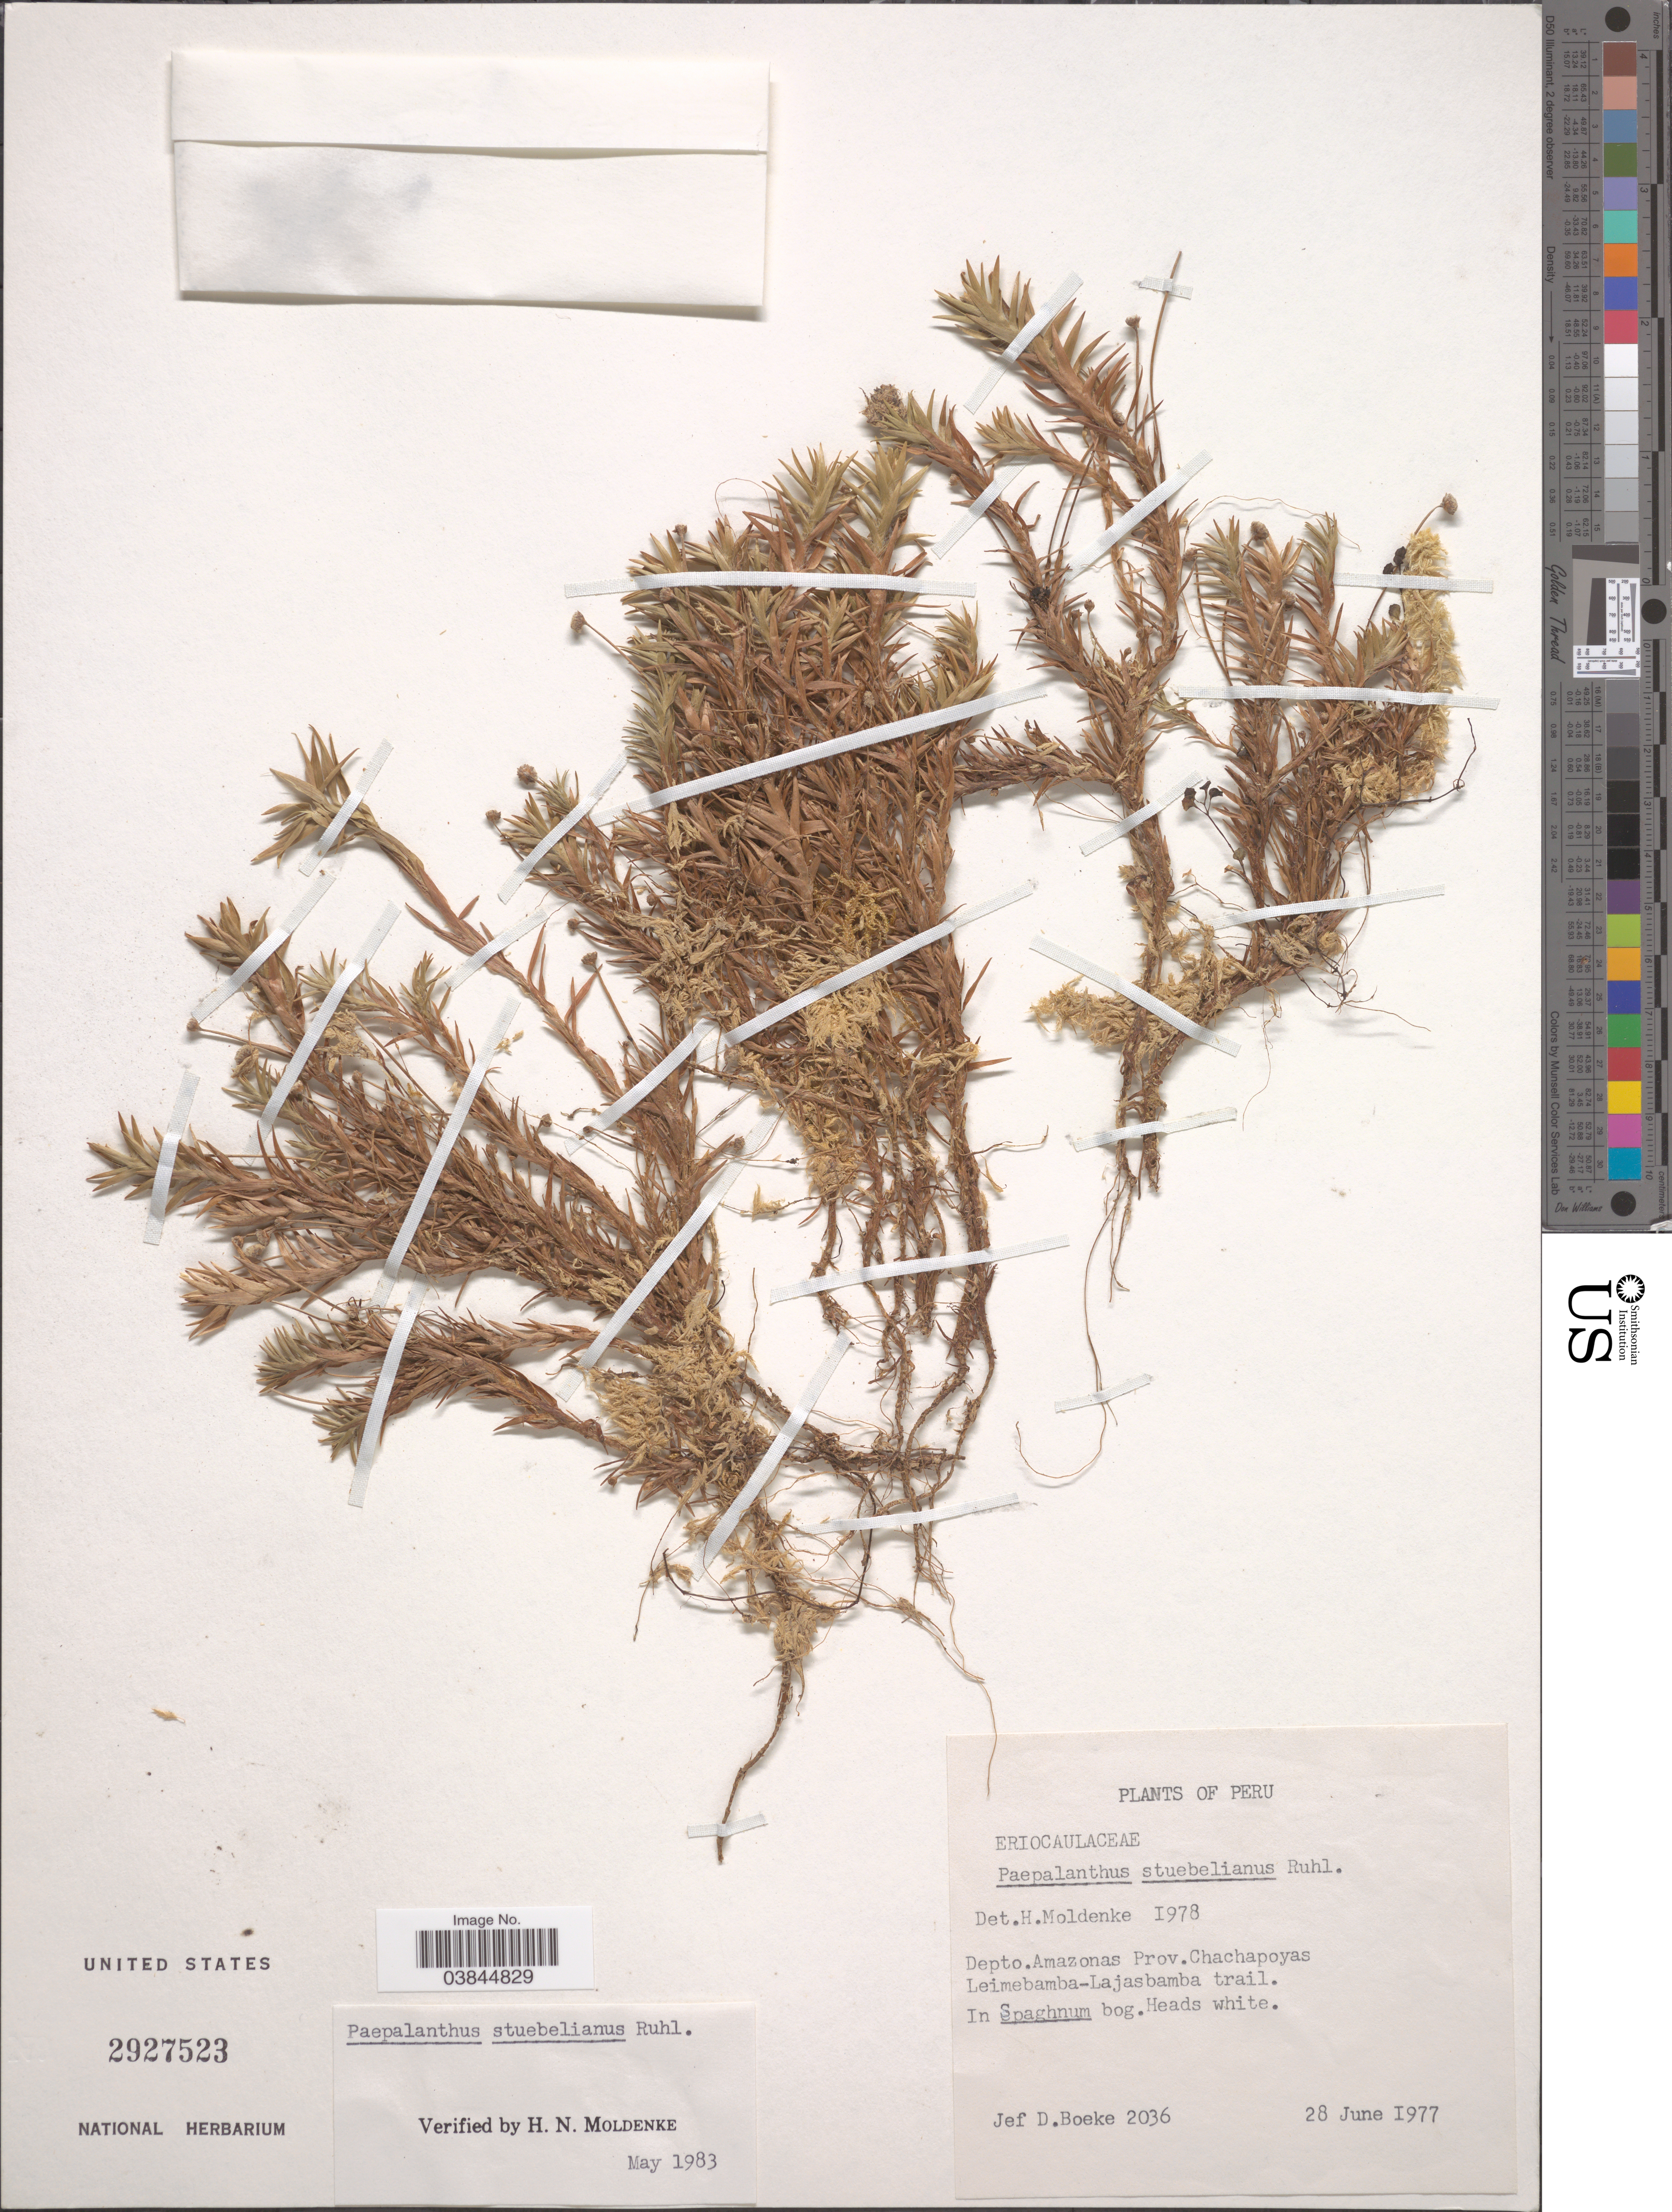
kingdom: Plantae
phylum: Tracheophyta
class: Liliopsida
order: Poales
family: Eriocaulaceae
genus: Paepalanthus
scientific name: Paepalanthus stuebelianus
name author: Ruhland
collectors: J. Boeke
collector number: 2036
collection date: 1977-06-28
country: Peru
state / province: Amazonas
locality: Depto. Amazonas Prov. Chachapoyas. Leimebamba-Lajasbamba trail.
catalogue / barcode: US 2927523